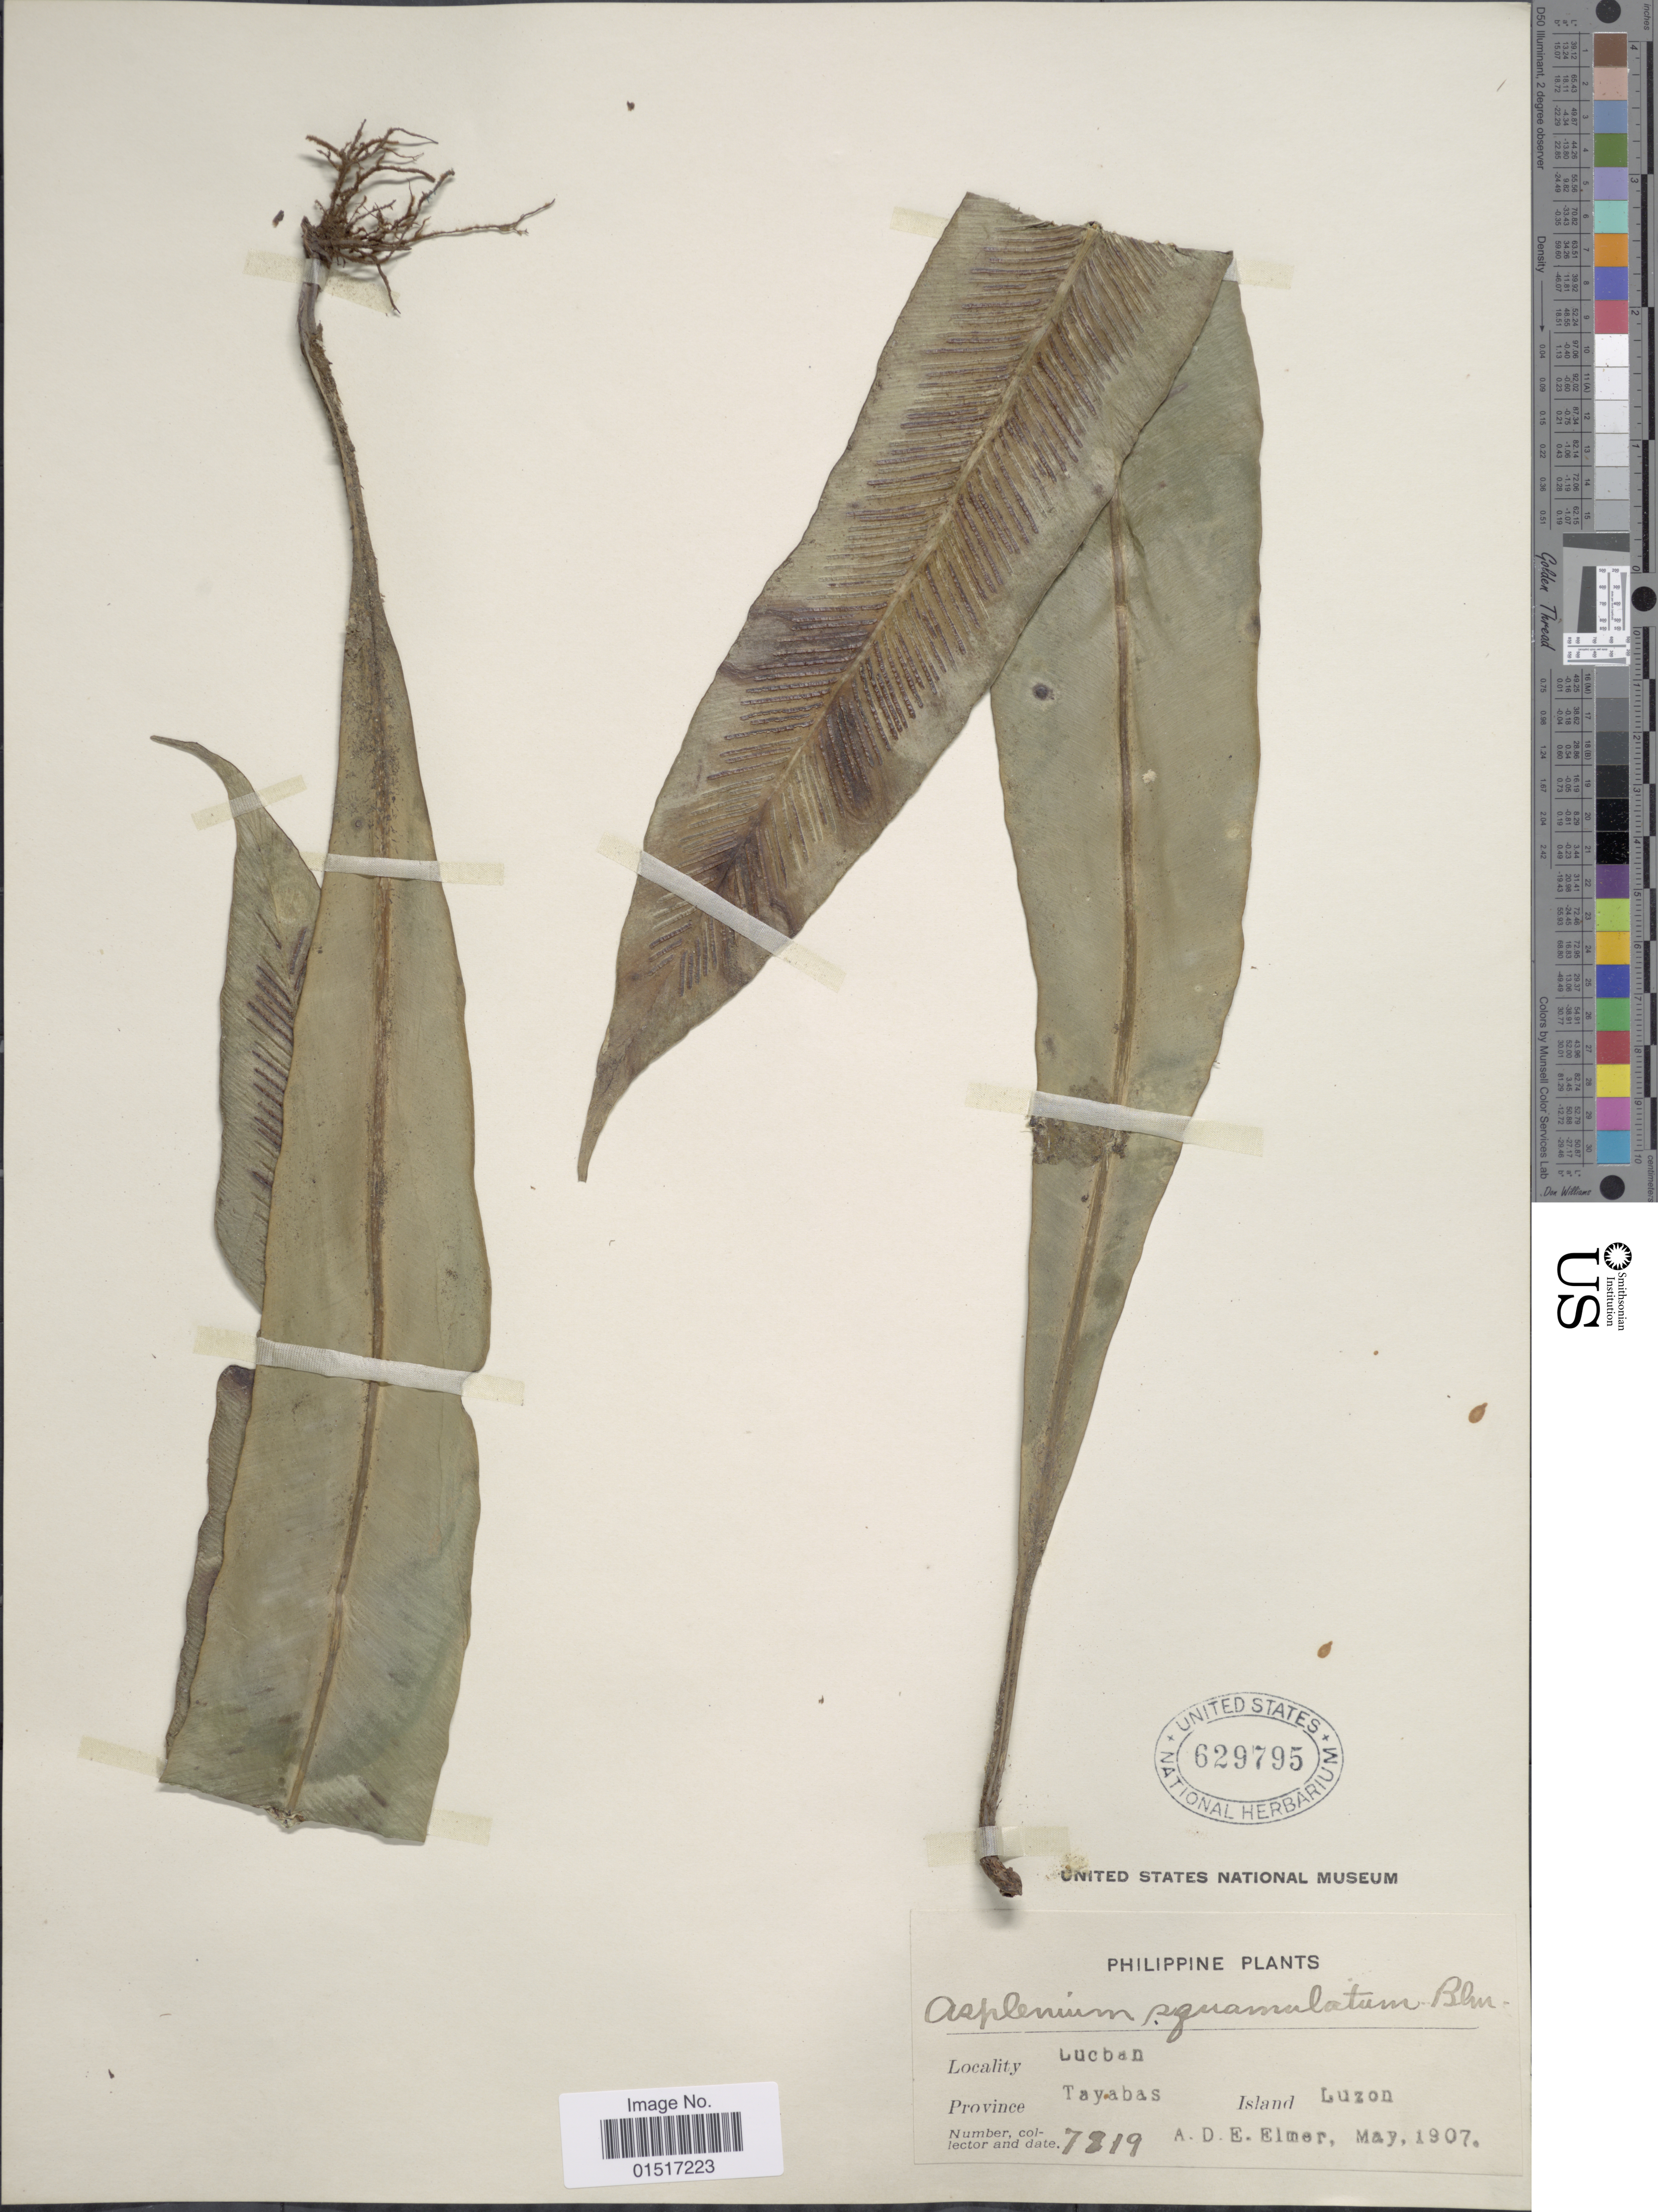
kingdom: Plantae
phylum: Tracheophyta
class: Polypodiopsida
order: Polypodiales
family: Aspleniaceae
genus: Asplenium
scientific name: Asplenium vittiforme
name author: Cav.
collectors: A. D. E. Elmer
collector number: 7819*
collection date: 1907-05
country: Philippines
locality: Lucban. Province Tayabas. Island Luzon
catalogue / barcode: US 629795